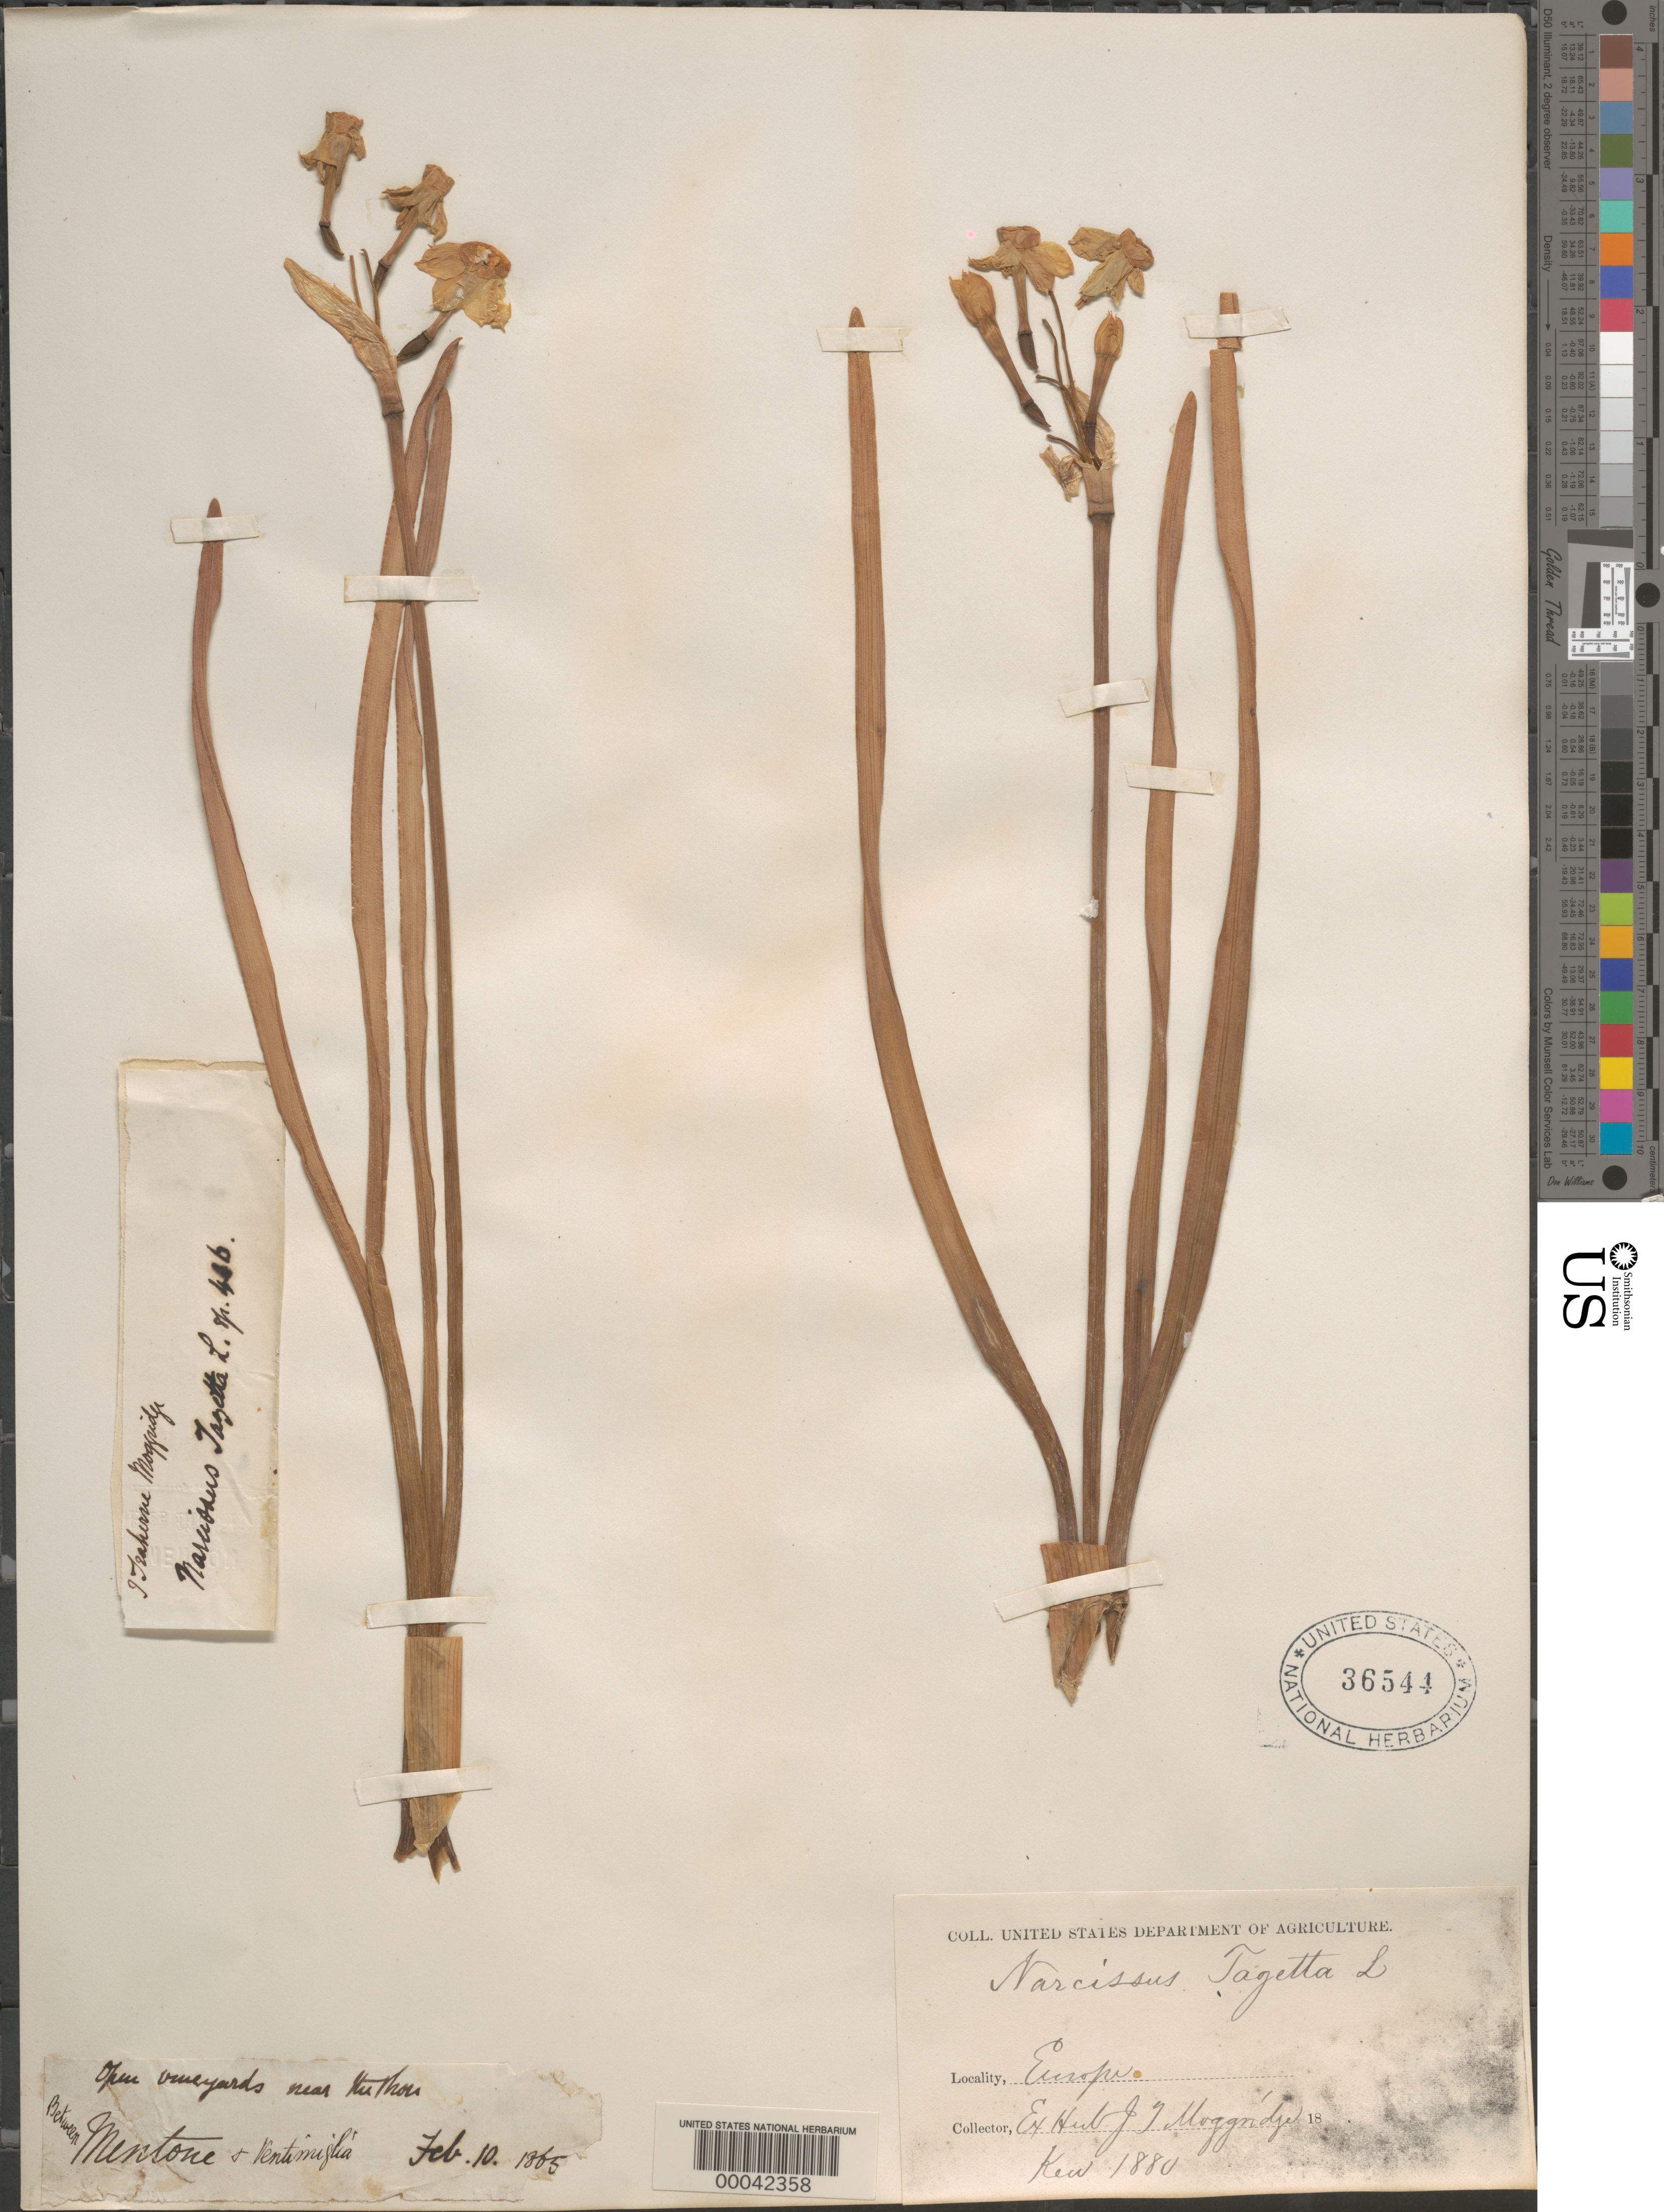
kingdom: Plantae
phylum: Tracheophyta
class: Liliopsida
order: Asparagales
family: Amaryllidaceae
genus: Narcissus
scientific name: Narcissus tazetta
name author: L.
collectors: J. T. Moggridge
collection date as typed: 10 Feb 1865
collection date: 1865-02-10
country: France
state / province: Provence-Alpes-Cote d'Azur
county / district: Alpes-Maritimes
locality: Between menton and ventimiglia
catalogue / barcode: US 36544